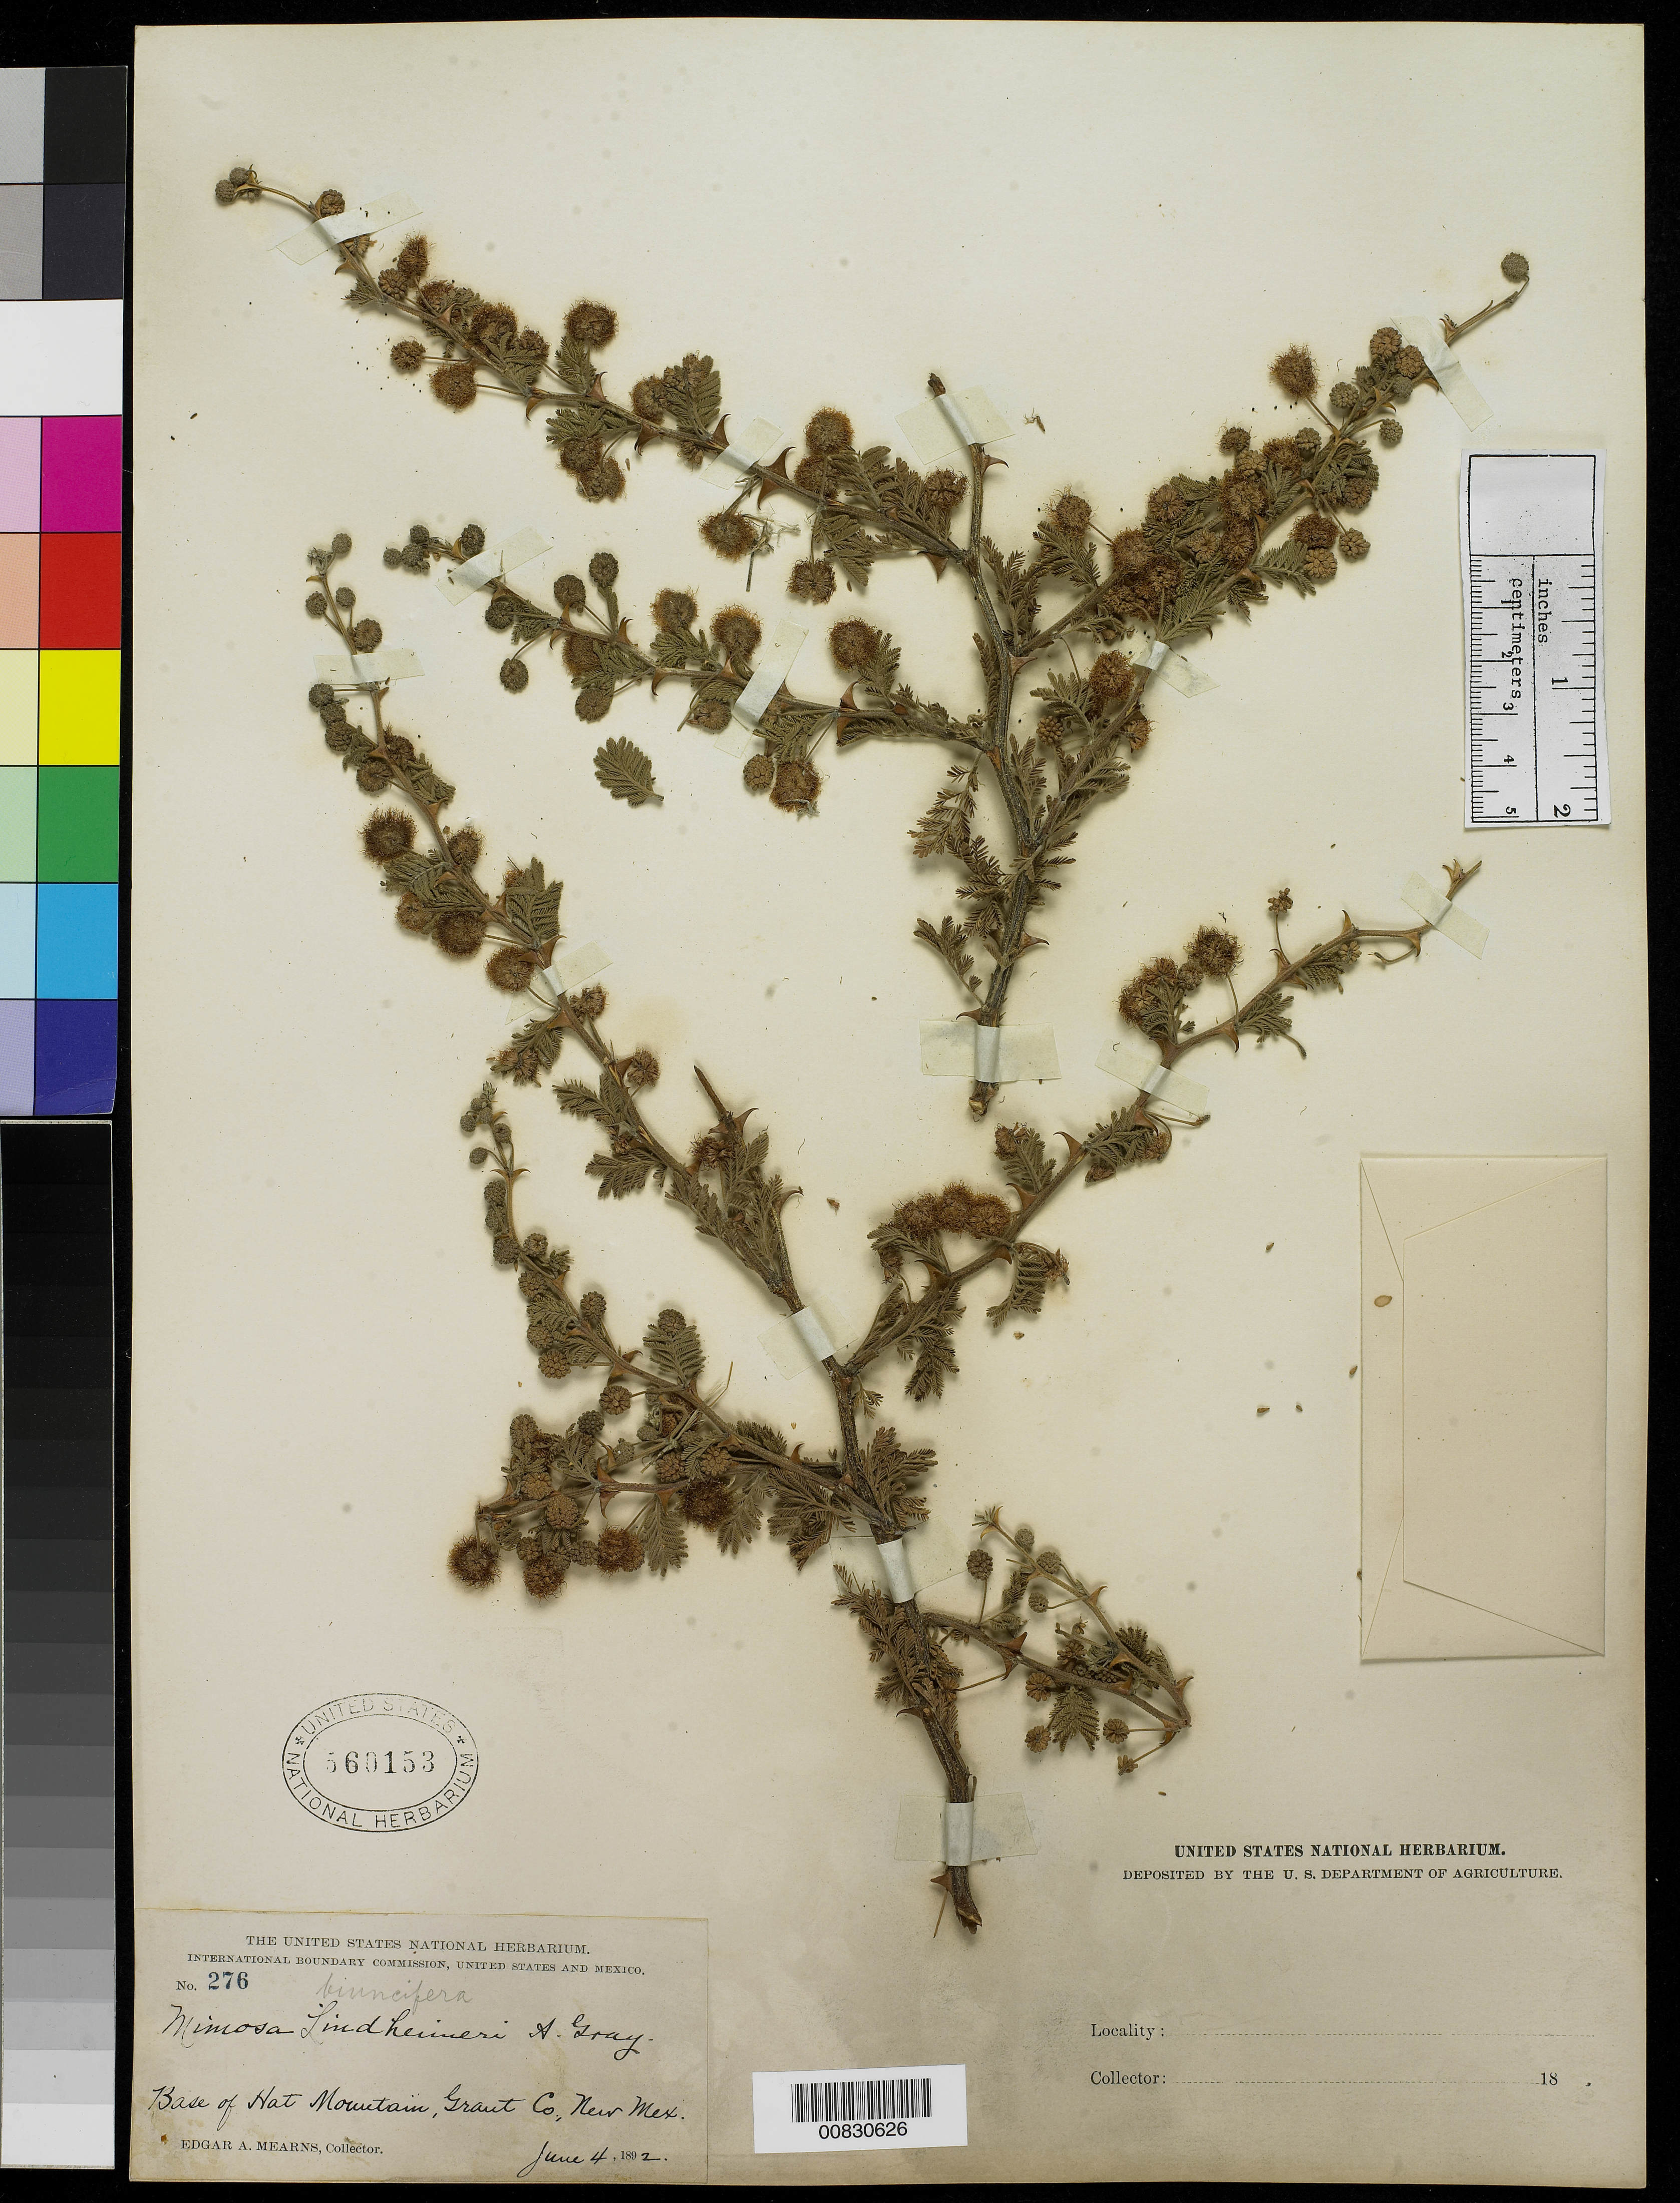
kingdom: Plantae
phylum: Tracheophyta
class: Magnoliopsida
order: Fabales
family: Fabaceae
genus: Mimosa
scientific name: Mimosa biuncifera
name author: Benth.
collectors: E. A. Mearns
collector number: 276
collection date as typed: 04 Jun 1892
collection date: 1892-06-04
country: United States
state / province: New Mexico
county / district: Grant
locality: Base of Hat Mountain, Grant County, New Mexico.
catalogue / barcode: US 560153